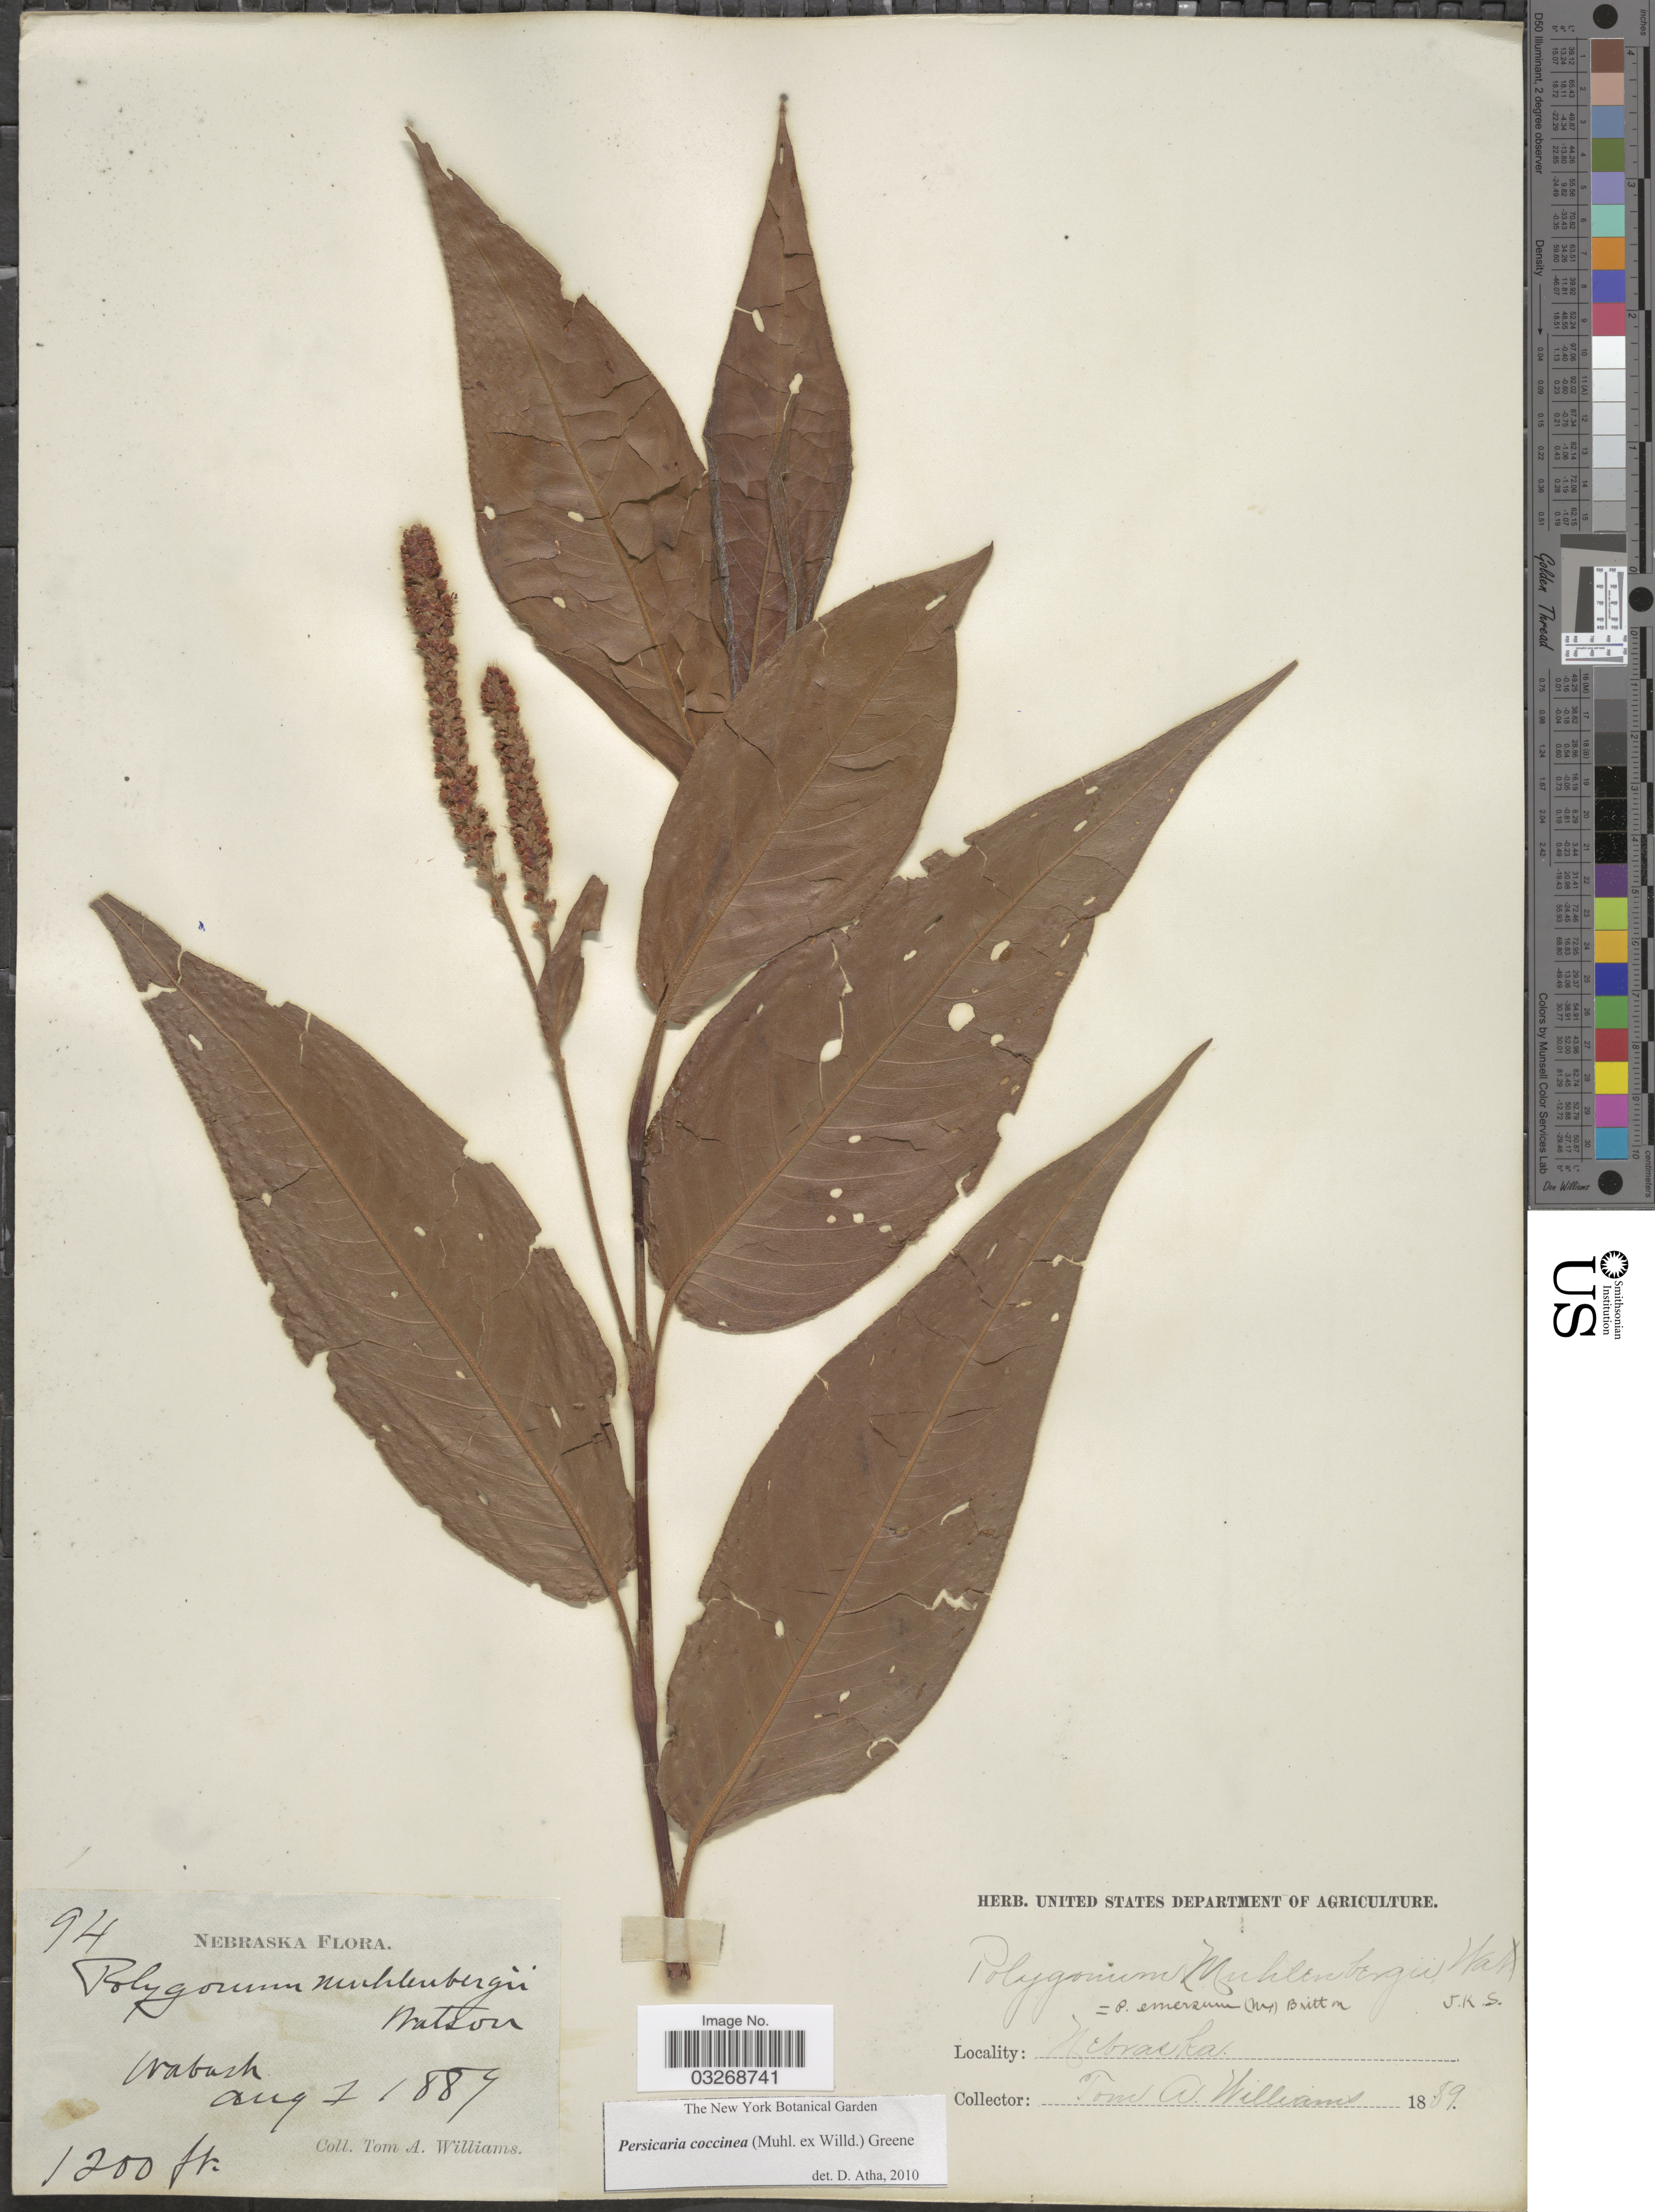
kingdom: Plantae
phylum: Tracheophyta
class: Magnoliopsida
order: Caryophyllales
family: Polygonaceae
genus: Persicaria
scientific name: Persicaria coccinea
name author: (Muhl. ex Willd.) Greene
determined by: Atha, D. E.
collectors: T. A. Williams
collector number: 94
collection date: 1889-08-01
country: United States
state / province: Nebraska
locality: Wabash.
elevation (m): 366